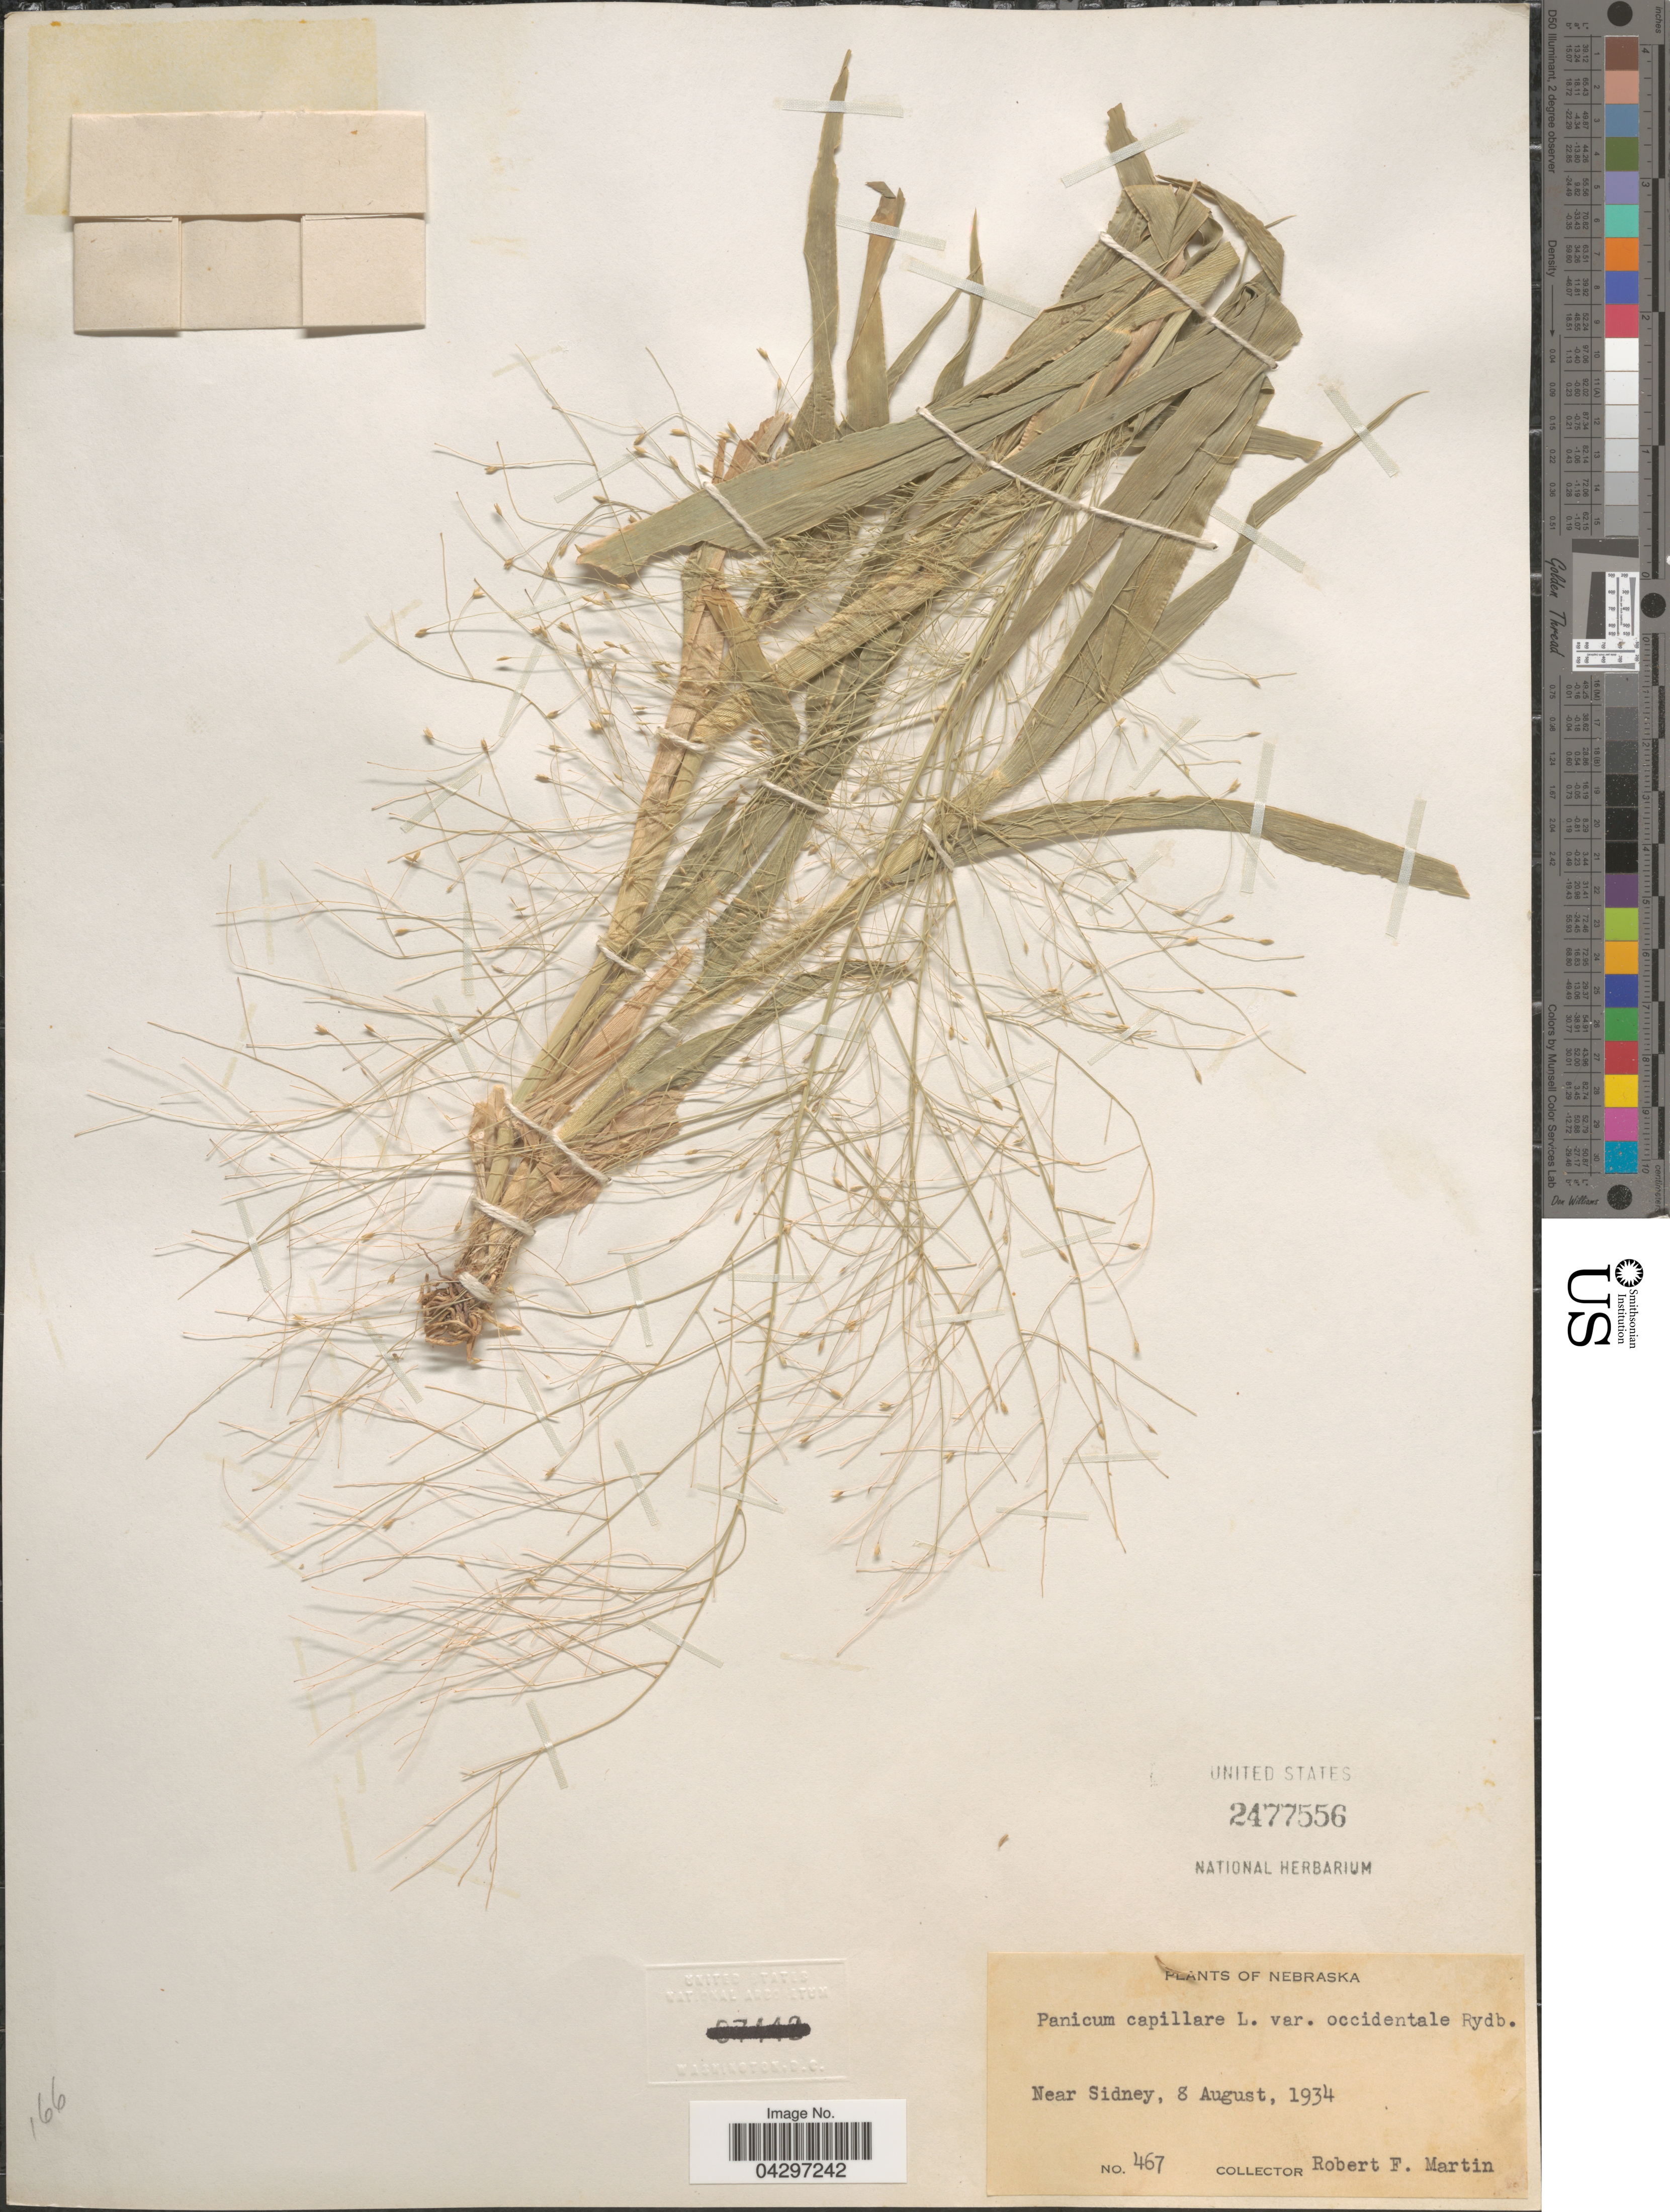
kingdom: Plantae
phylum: Tracheophyta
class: Liliopsida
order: Poales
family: Poaceae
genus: Panicum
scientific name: Panicum capillare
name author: L.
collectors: R. F. Martin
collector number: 467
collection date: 1934-08-08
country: United States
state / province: Nebraska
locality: Near Sidney.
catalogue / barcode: US 2477556